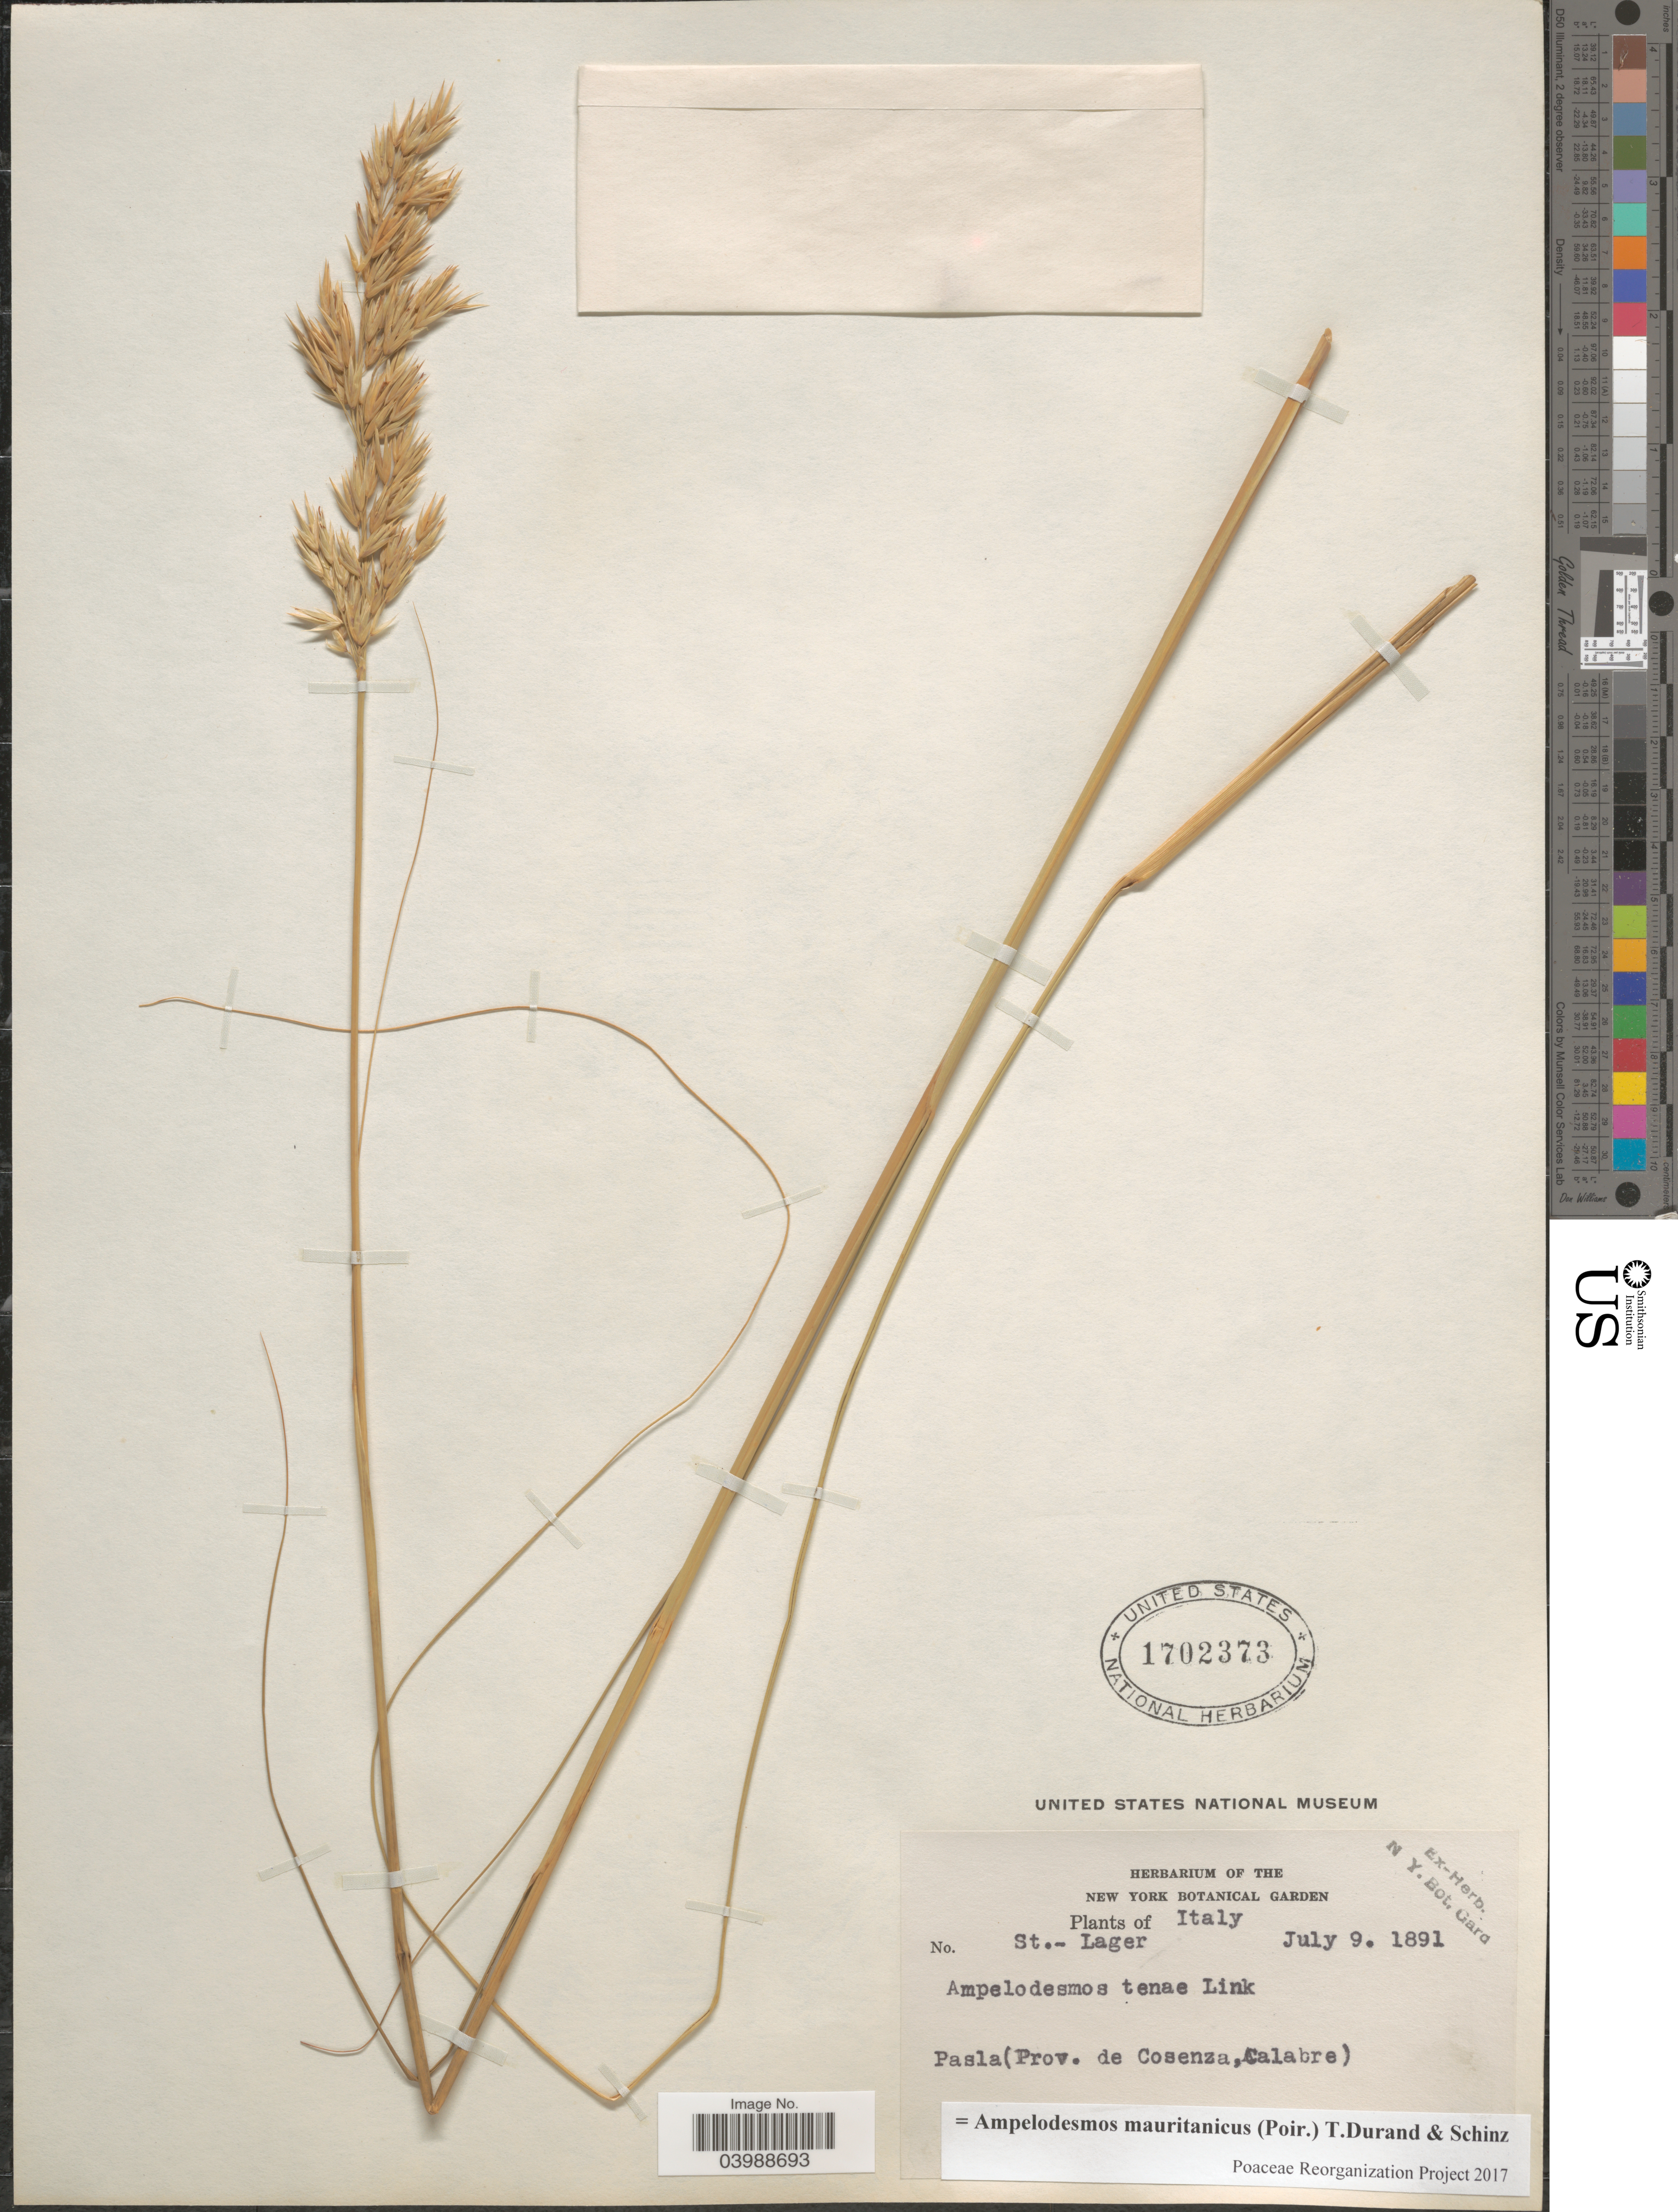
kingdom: Plantae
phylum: Tracheophyta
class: Liliopsida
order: Poales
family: Poaceae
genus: Ampelodesmos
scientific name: Ampelodesmos mauritanicus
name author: (Poir.) Durand & Schinz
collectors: -. St. Lager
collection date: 1891-07-09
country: Italy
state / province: Calabria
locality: Pasla(Prov. de Cosenza,Calabre).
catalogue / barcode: US 1702373